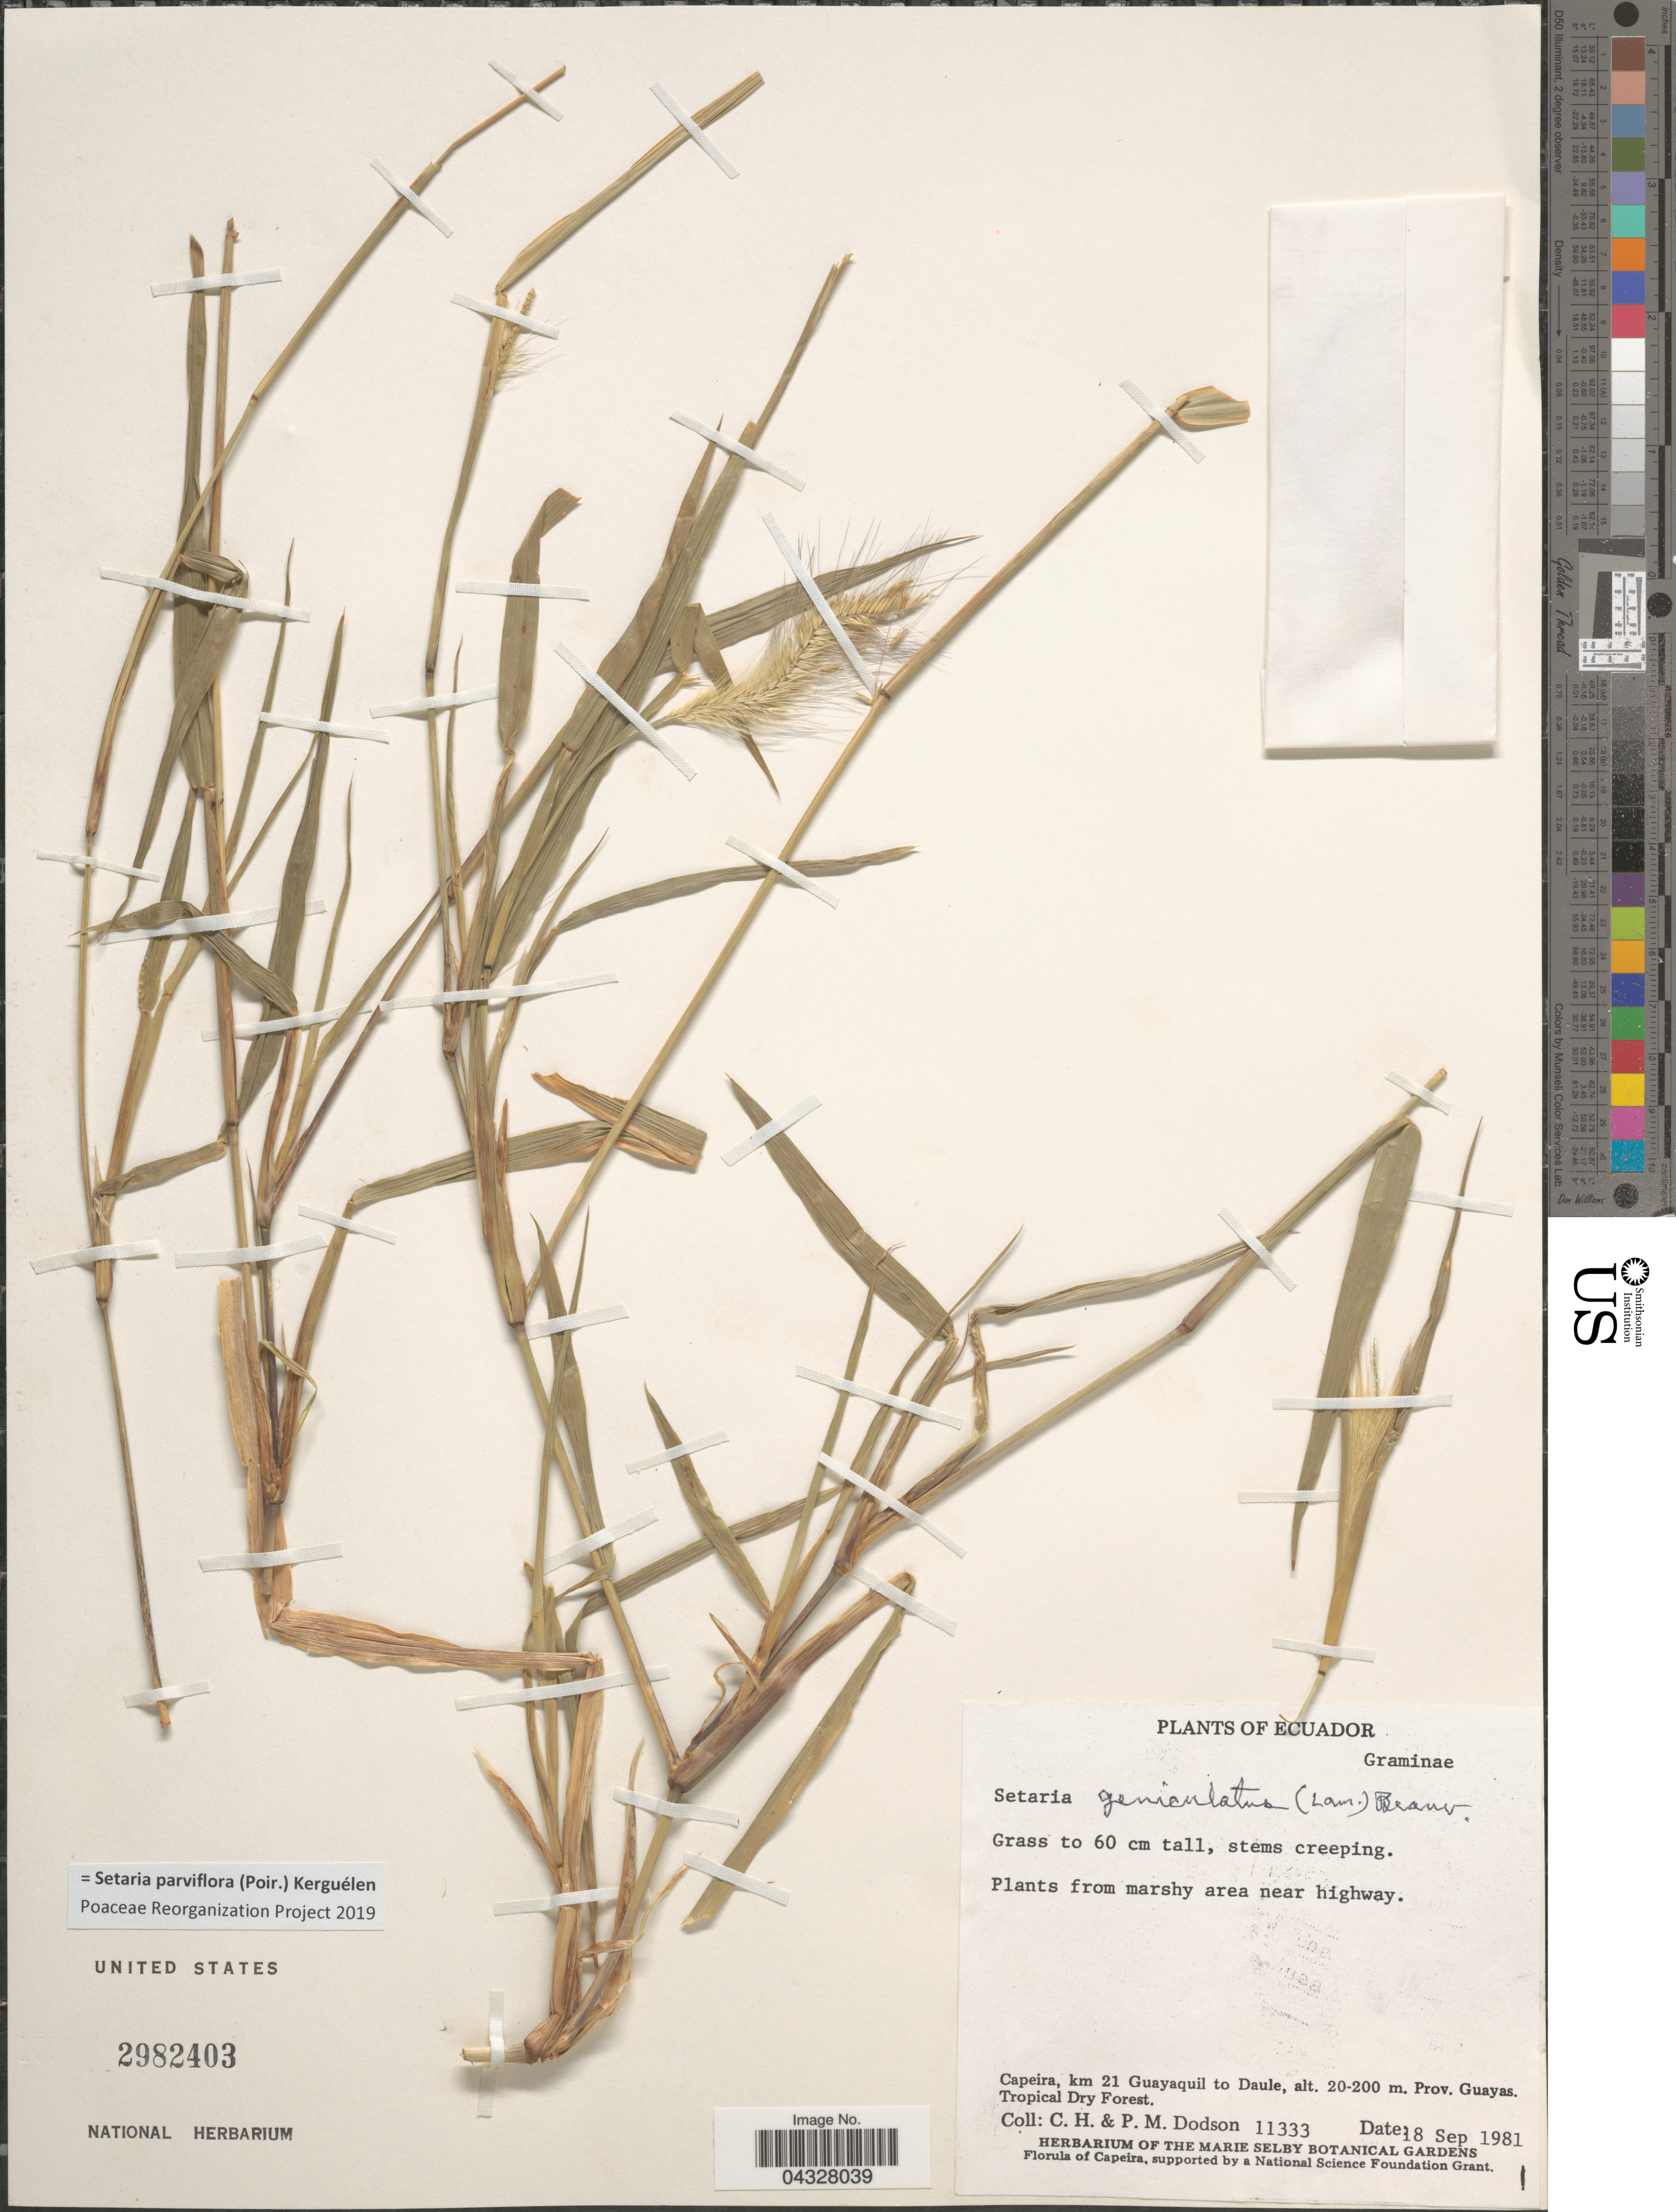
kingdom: Plantae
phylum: Tracheophyta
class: Liliopsida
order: Poales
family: Poaceae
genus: Setaria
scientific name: Setaria parviflora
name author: (Poir.) Kerguélen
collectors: C. H. Dodson & P. M. Dodson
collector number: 11333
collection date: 1981-09-18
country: Ecuador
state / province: Guayas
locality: Capeira, km 21 Guayaquil to Daule. Tropical Dry Forest.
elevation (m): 20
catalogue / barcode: US 2982403